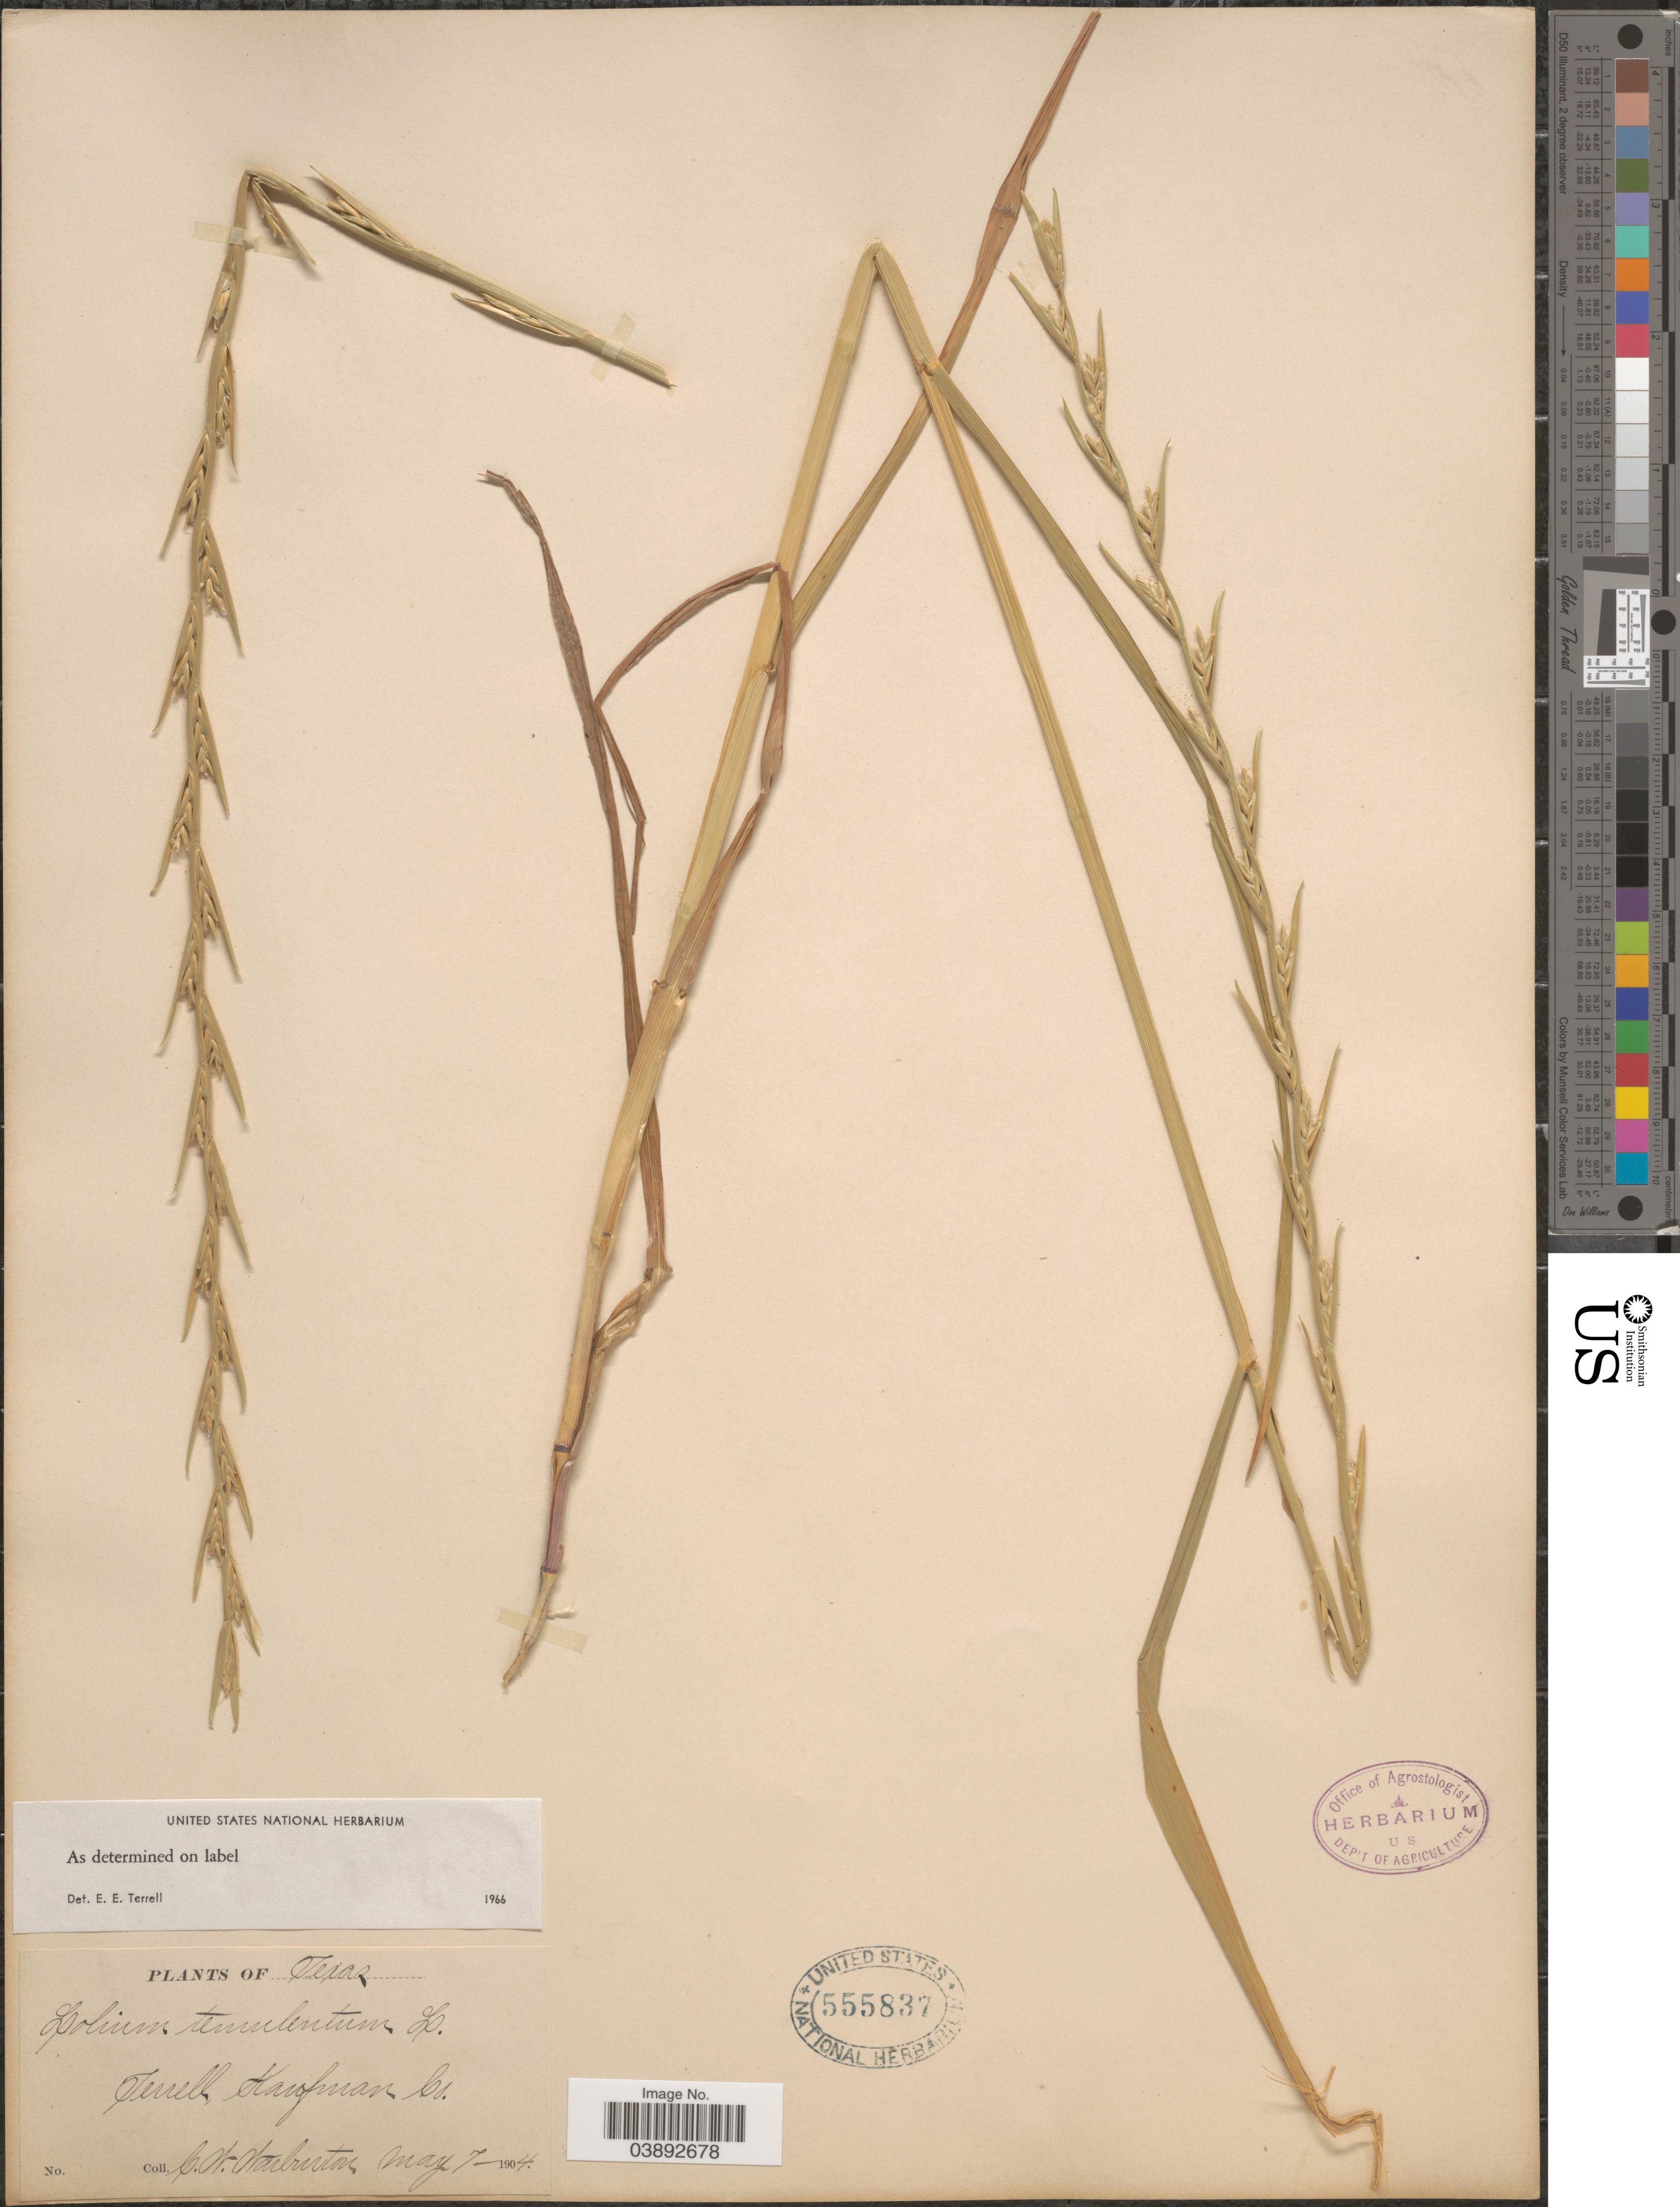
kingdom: Plantae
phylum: Tracheophyta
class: Liliopsida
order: Poales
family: Poaceae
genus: Lolium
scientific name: Lolium temulentum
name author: L.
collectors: C. Warburton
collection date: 1904-05-07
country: United States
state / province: Texas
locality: Terrell, Haufman Co.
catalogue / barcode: US 555837